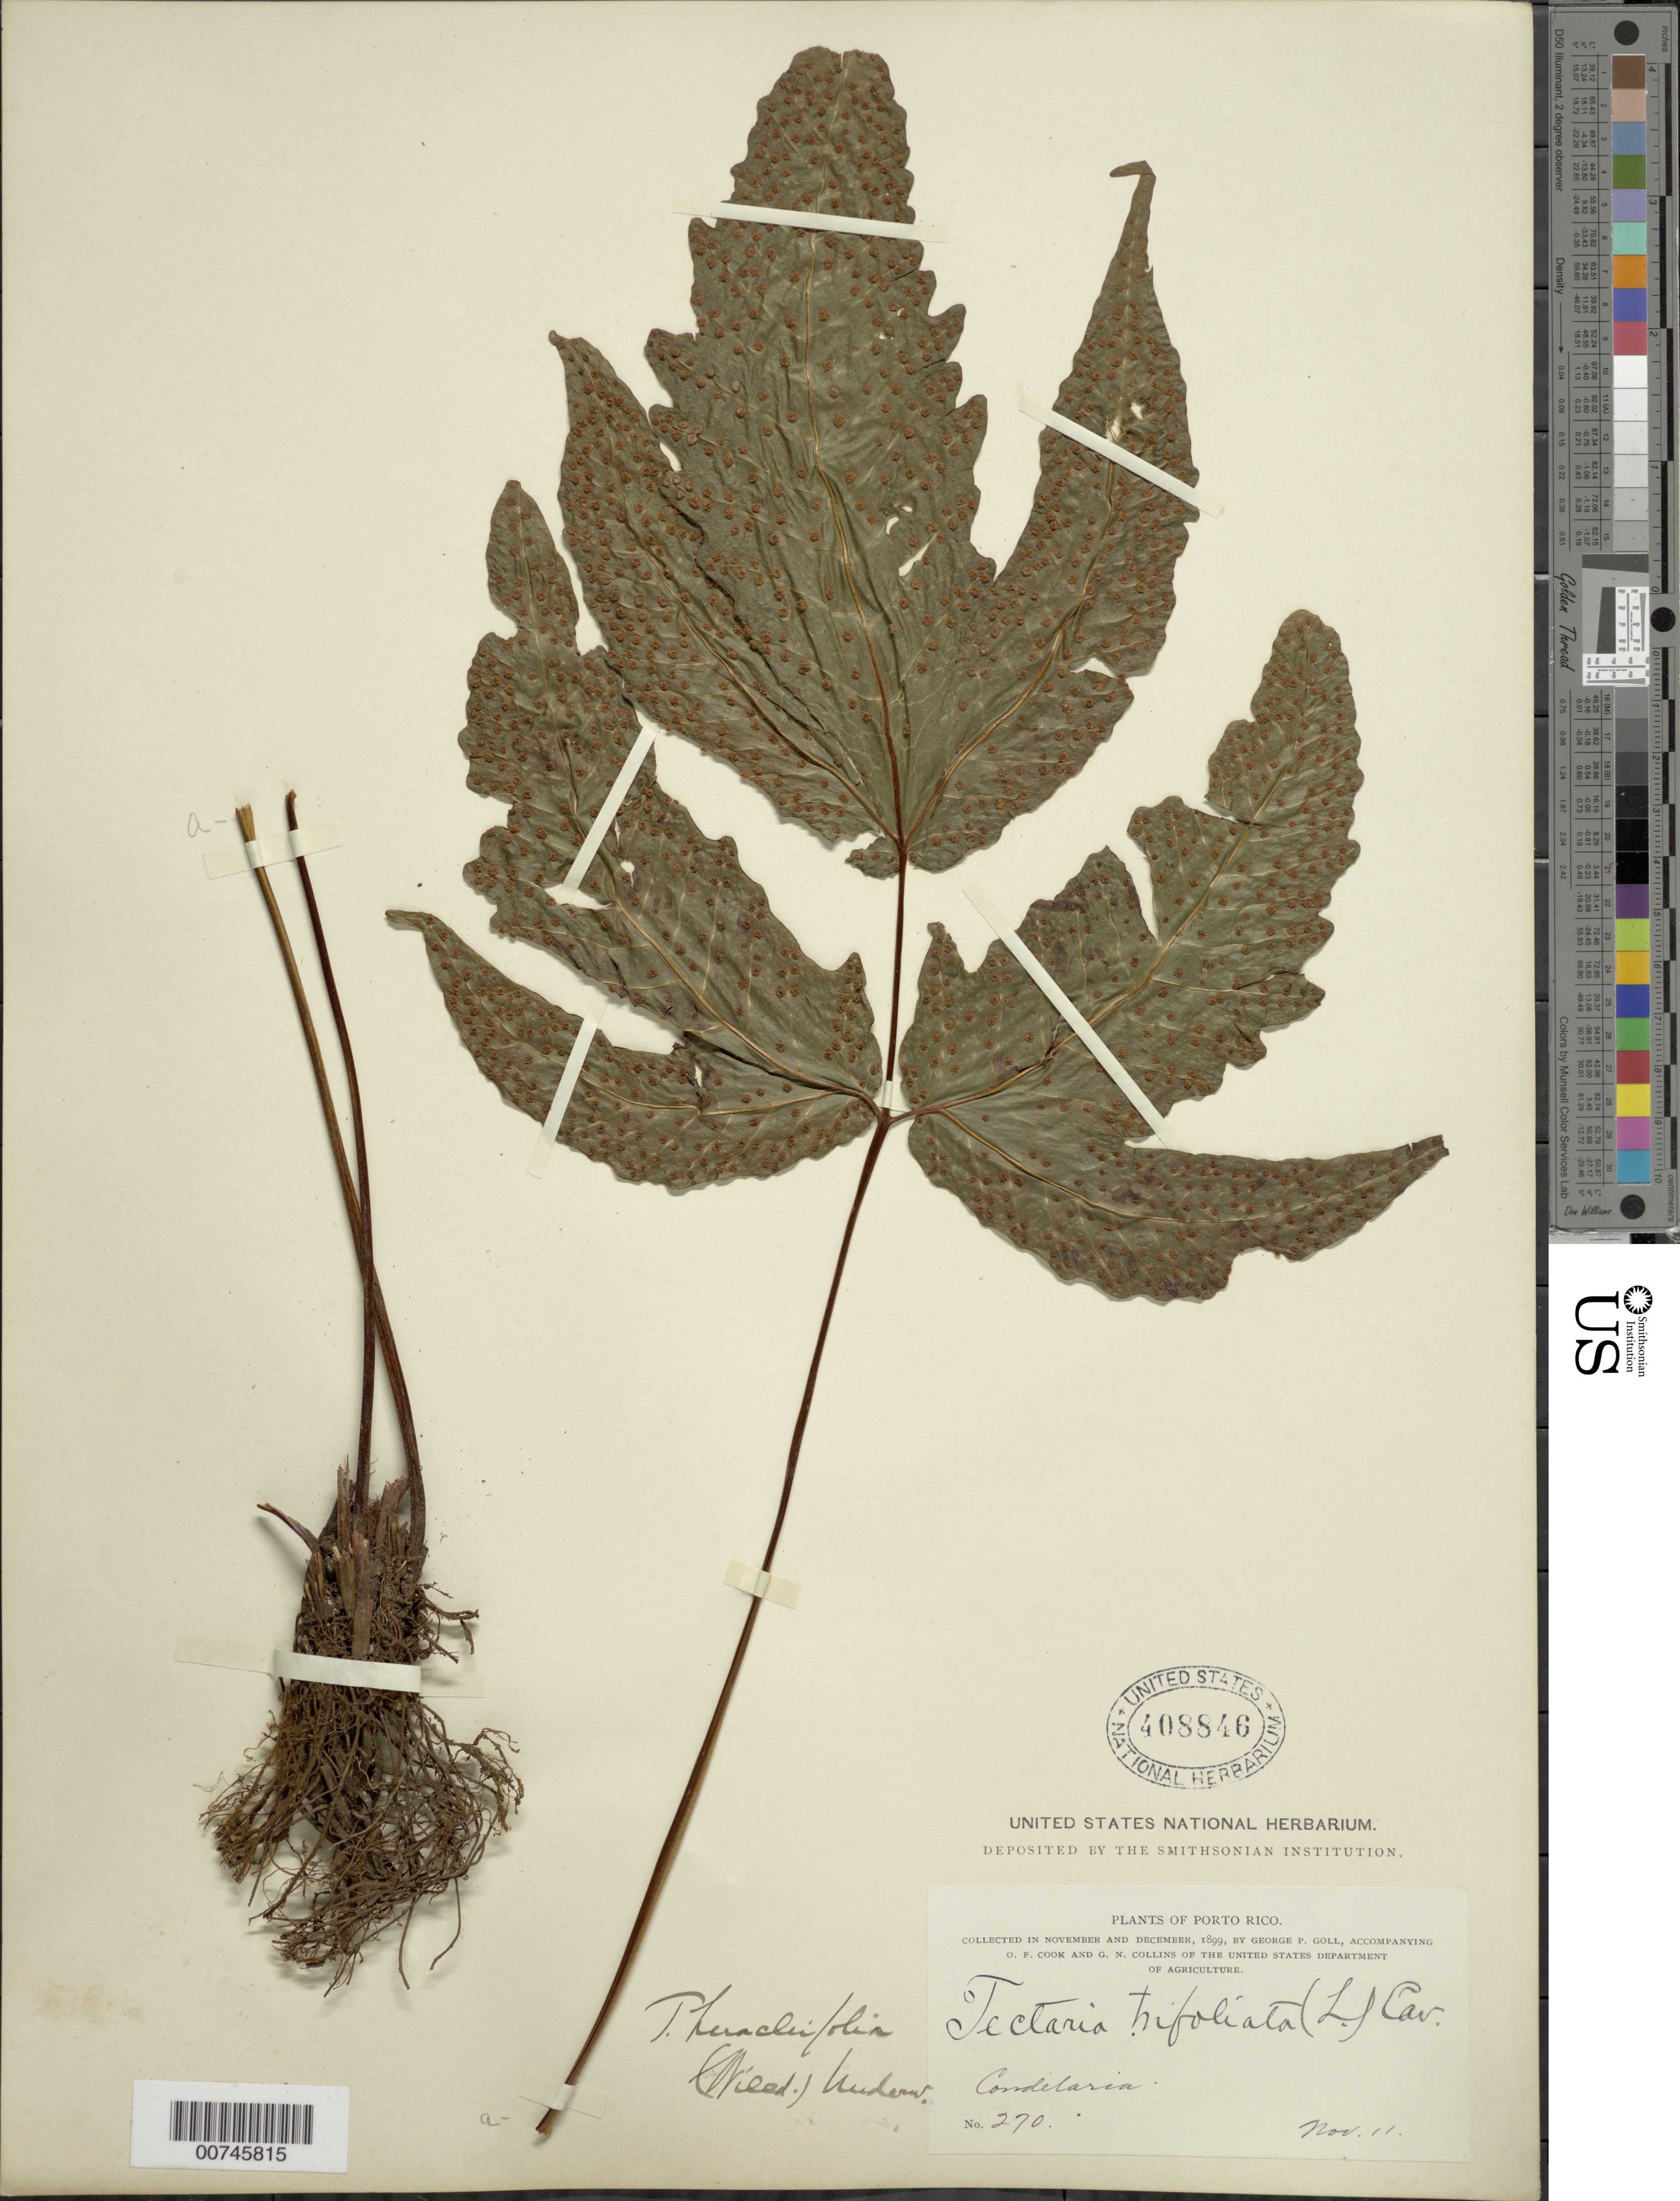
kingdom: Plantae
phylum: Tracheophyta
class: Polypodiopsida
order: Polypodiales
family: Tectariaceae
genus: Tectaria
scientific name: Tectaria heracleifolia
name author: (Willd.) Underw.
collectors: G. Goll, O. F. Cook & G. N. Collins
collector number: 270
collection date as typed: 11 Nov 1899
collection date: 1899-11-11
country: Puerto Rico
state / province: Toa Baja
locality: Candelaria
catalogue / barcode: US 408846